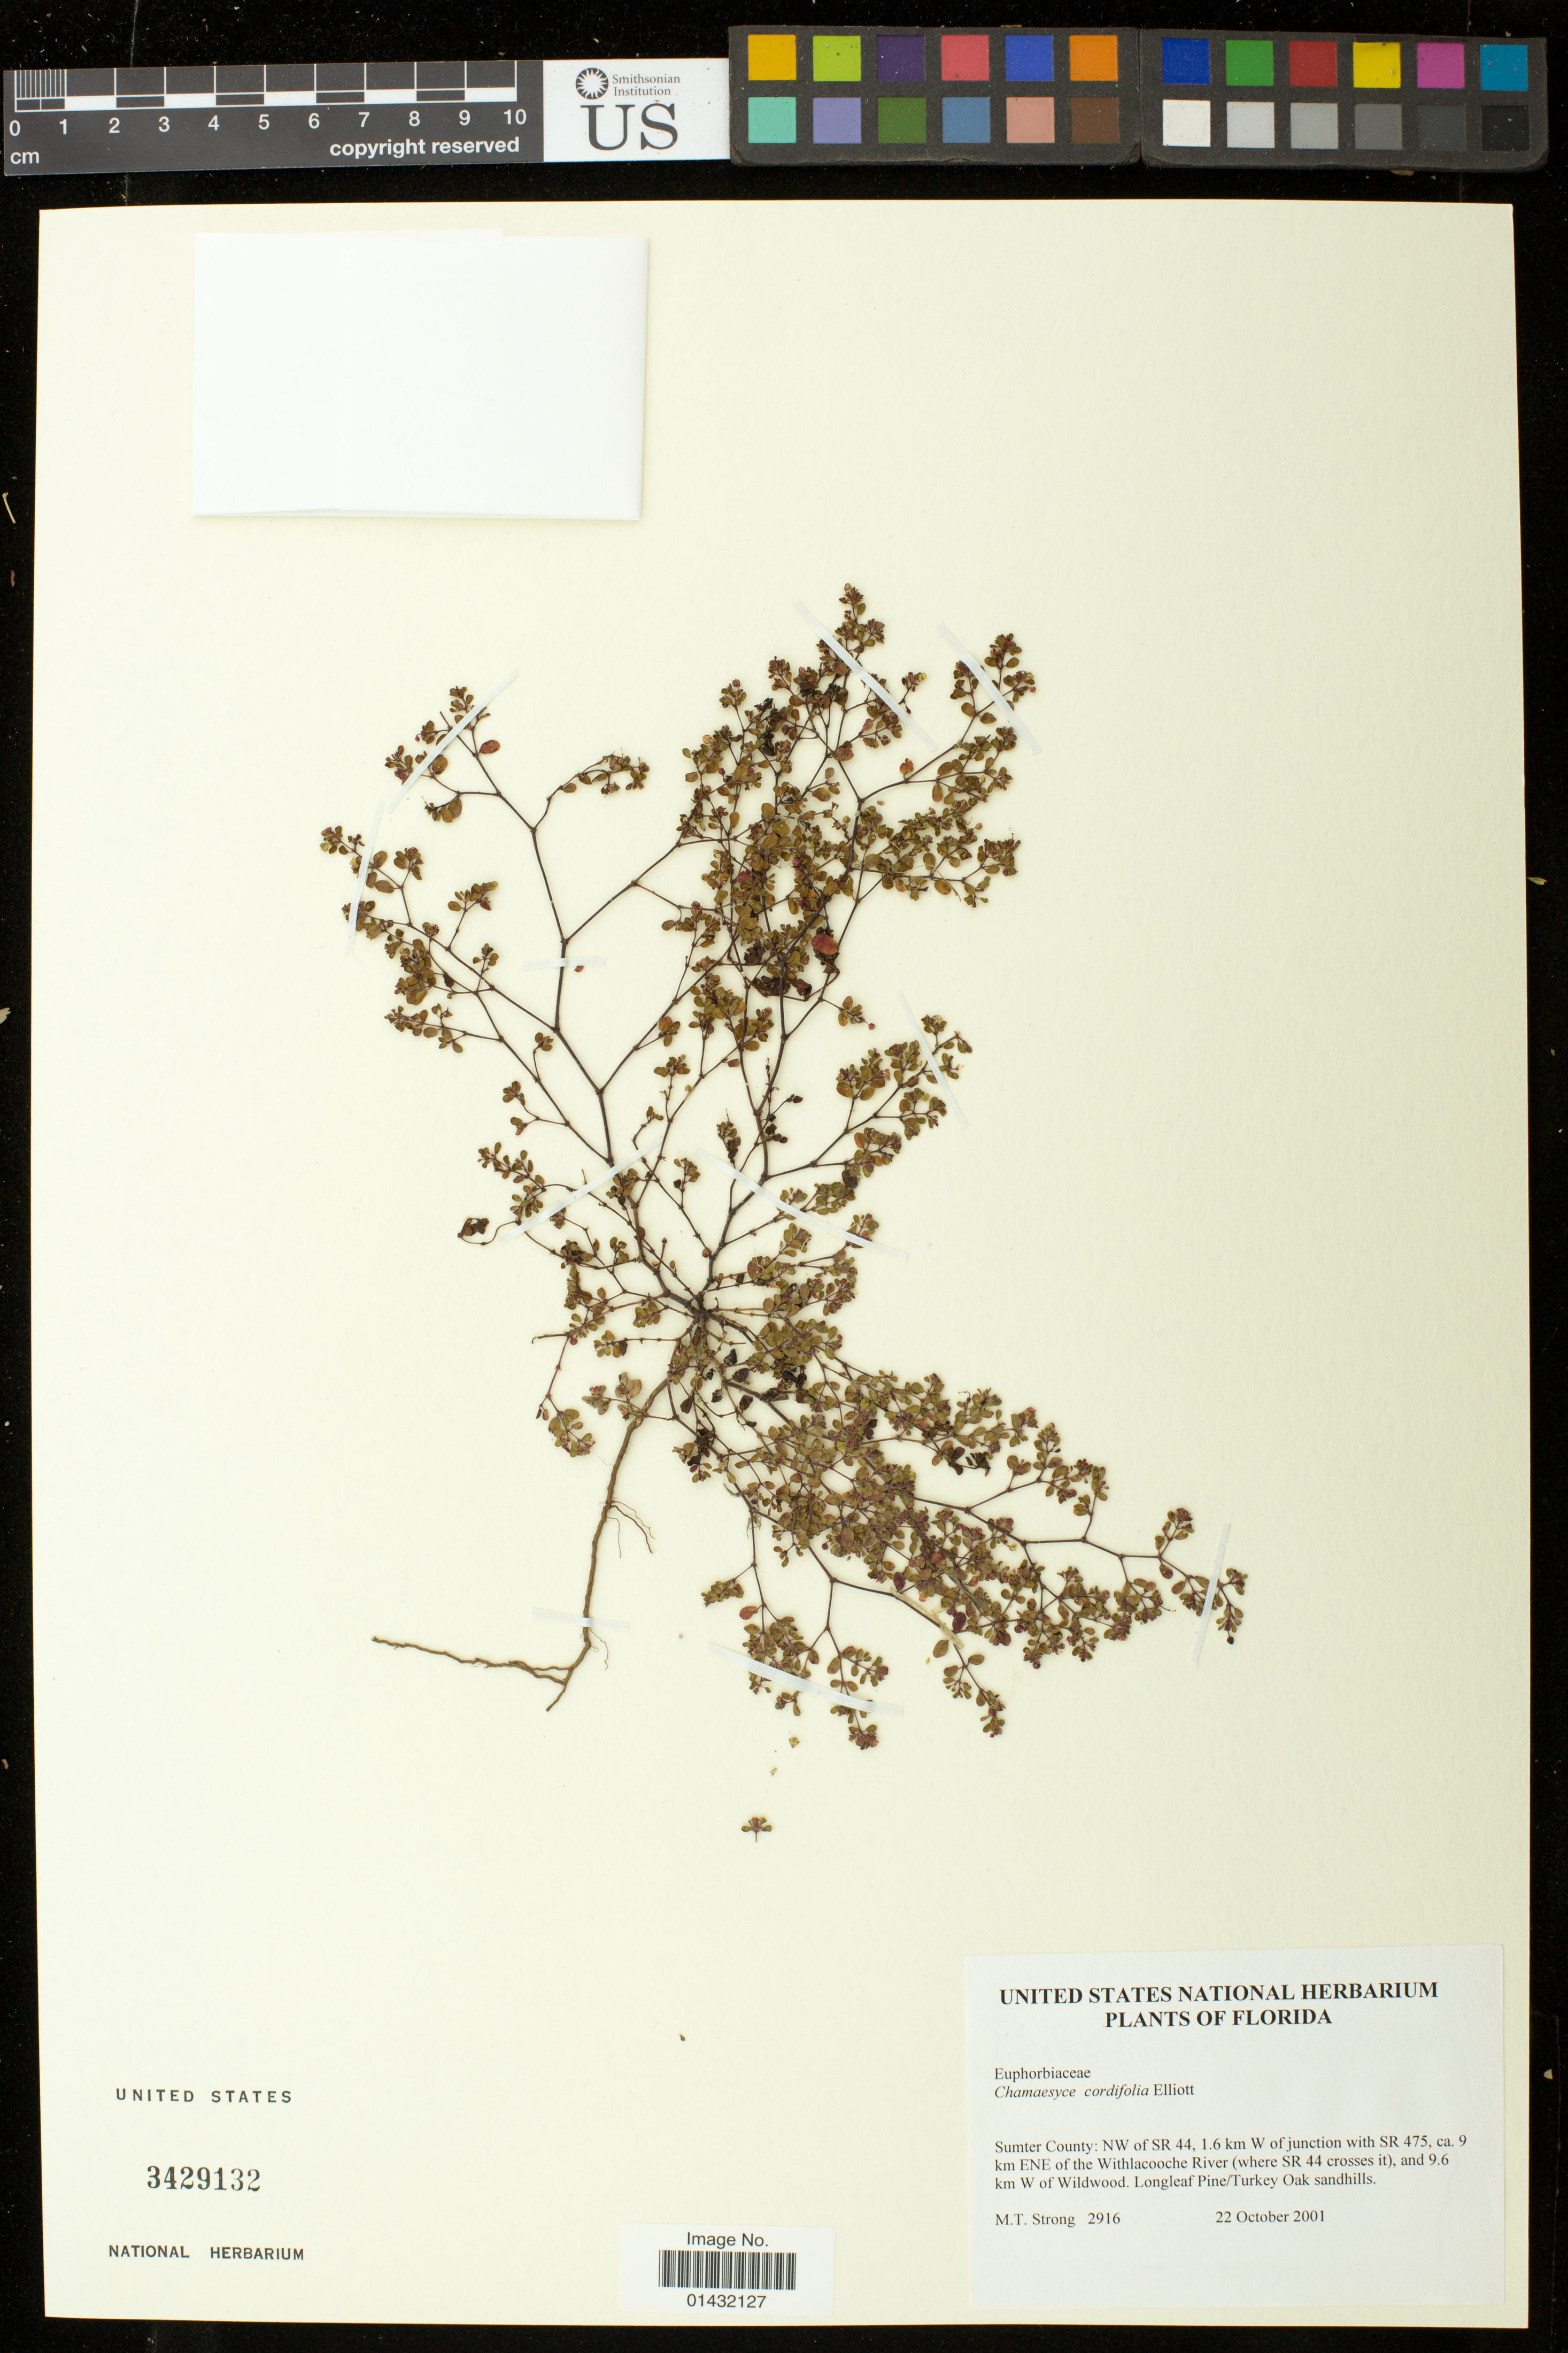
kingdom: Plantae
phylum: Tracheophyta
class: Magnoliopsida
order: Malpighiales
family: Euphorbiaceae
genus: Euphorbia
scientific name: Euphorbia cordifolia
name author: C.A. Mey. & Boiss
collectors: M. T. Strong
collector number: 2916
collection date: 2001-10-22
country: United States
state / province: Florida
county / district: Sumter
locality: NW of SR 44, 1.6 km W of junction with SR 475, ca. 9 km ENE of the Withlacooche River (where SR 44 crosses it), and 9.6 km W of Wildwood.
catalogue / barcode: US 3429132